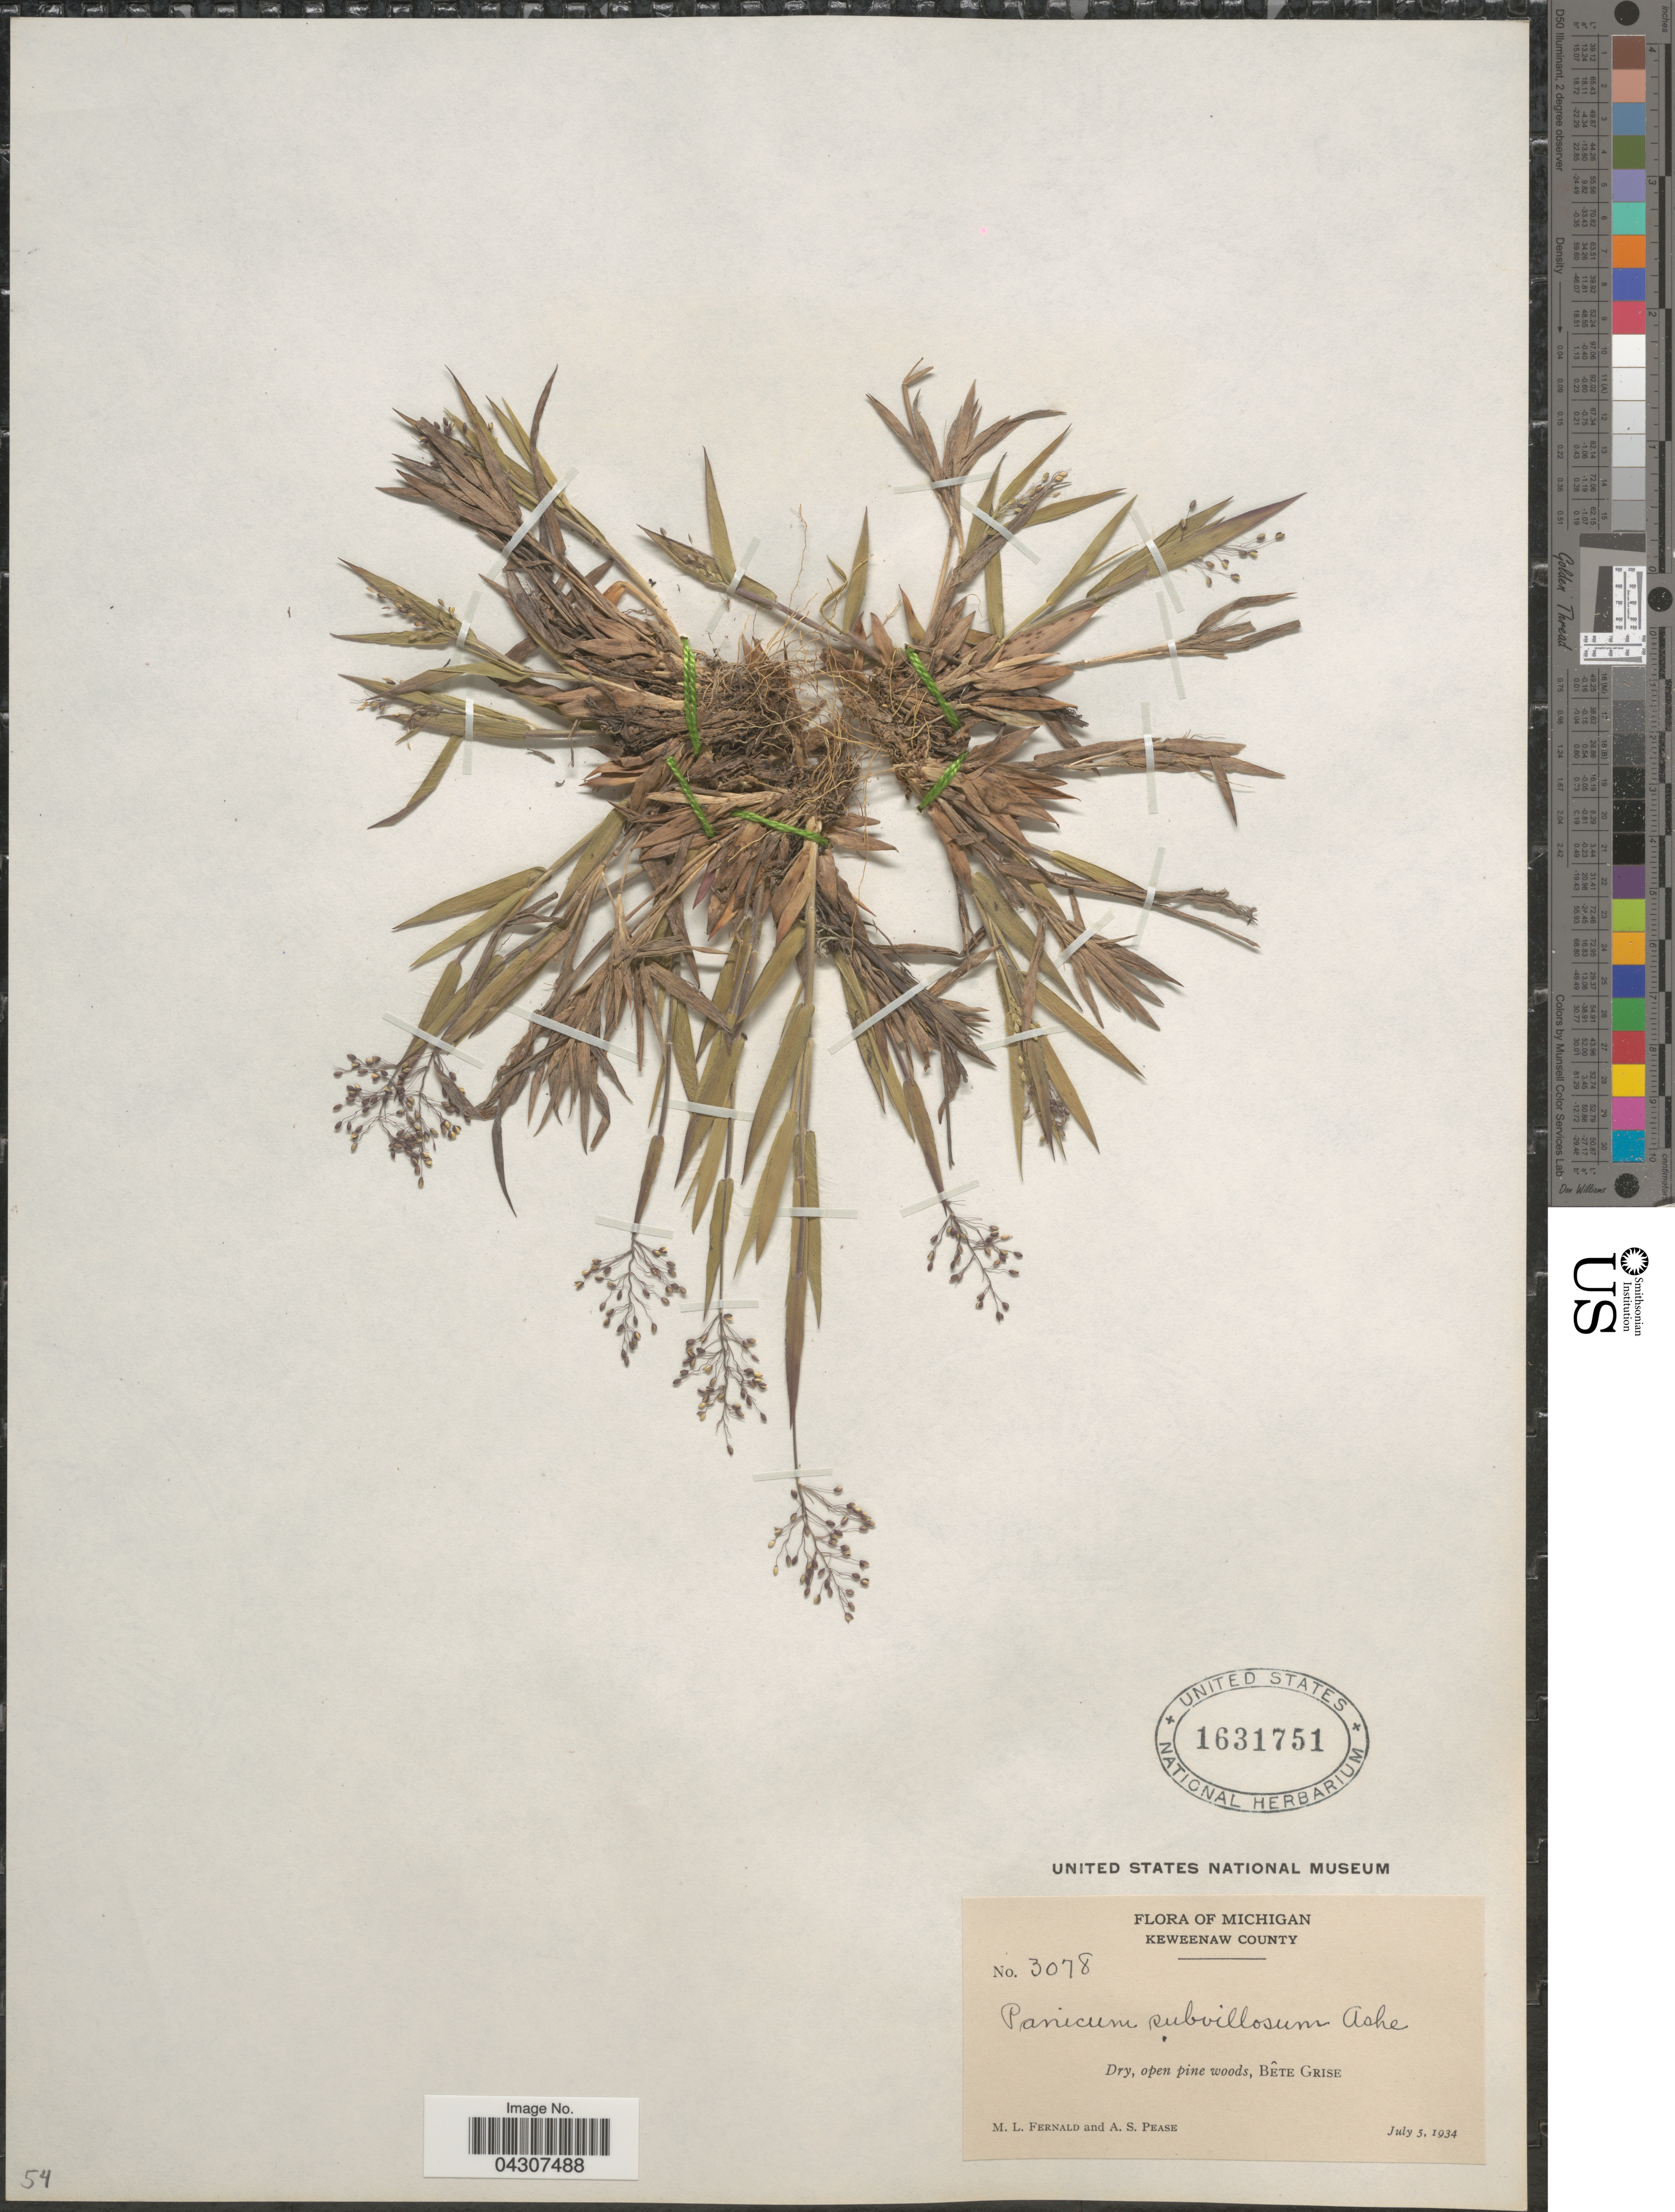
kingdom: Plantae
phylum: Tracheophyta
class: Liliopsida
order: Poales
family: Poaceae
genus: Dichanthelium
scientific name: Dichanthelium aciculare var. aciculare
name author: (Desv. ex Poir.) Gould & C.A. Clark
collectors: M. L. Fernald & A. S. Pease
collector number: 3078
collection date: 1934-07-05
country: United States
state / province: Michigan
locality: Keweenaw County. Dry, open pine woods, Bête Grise.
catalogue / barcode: US 1631751